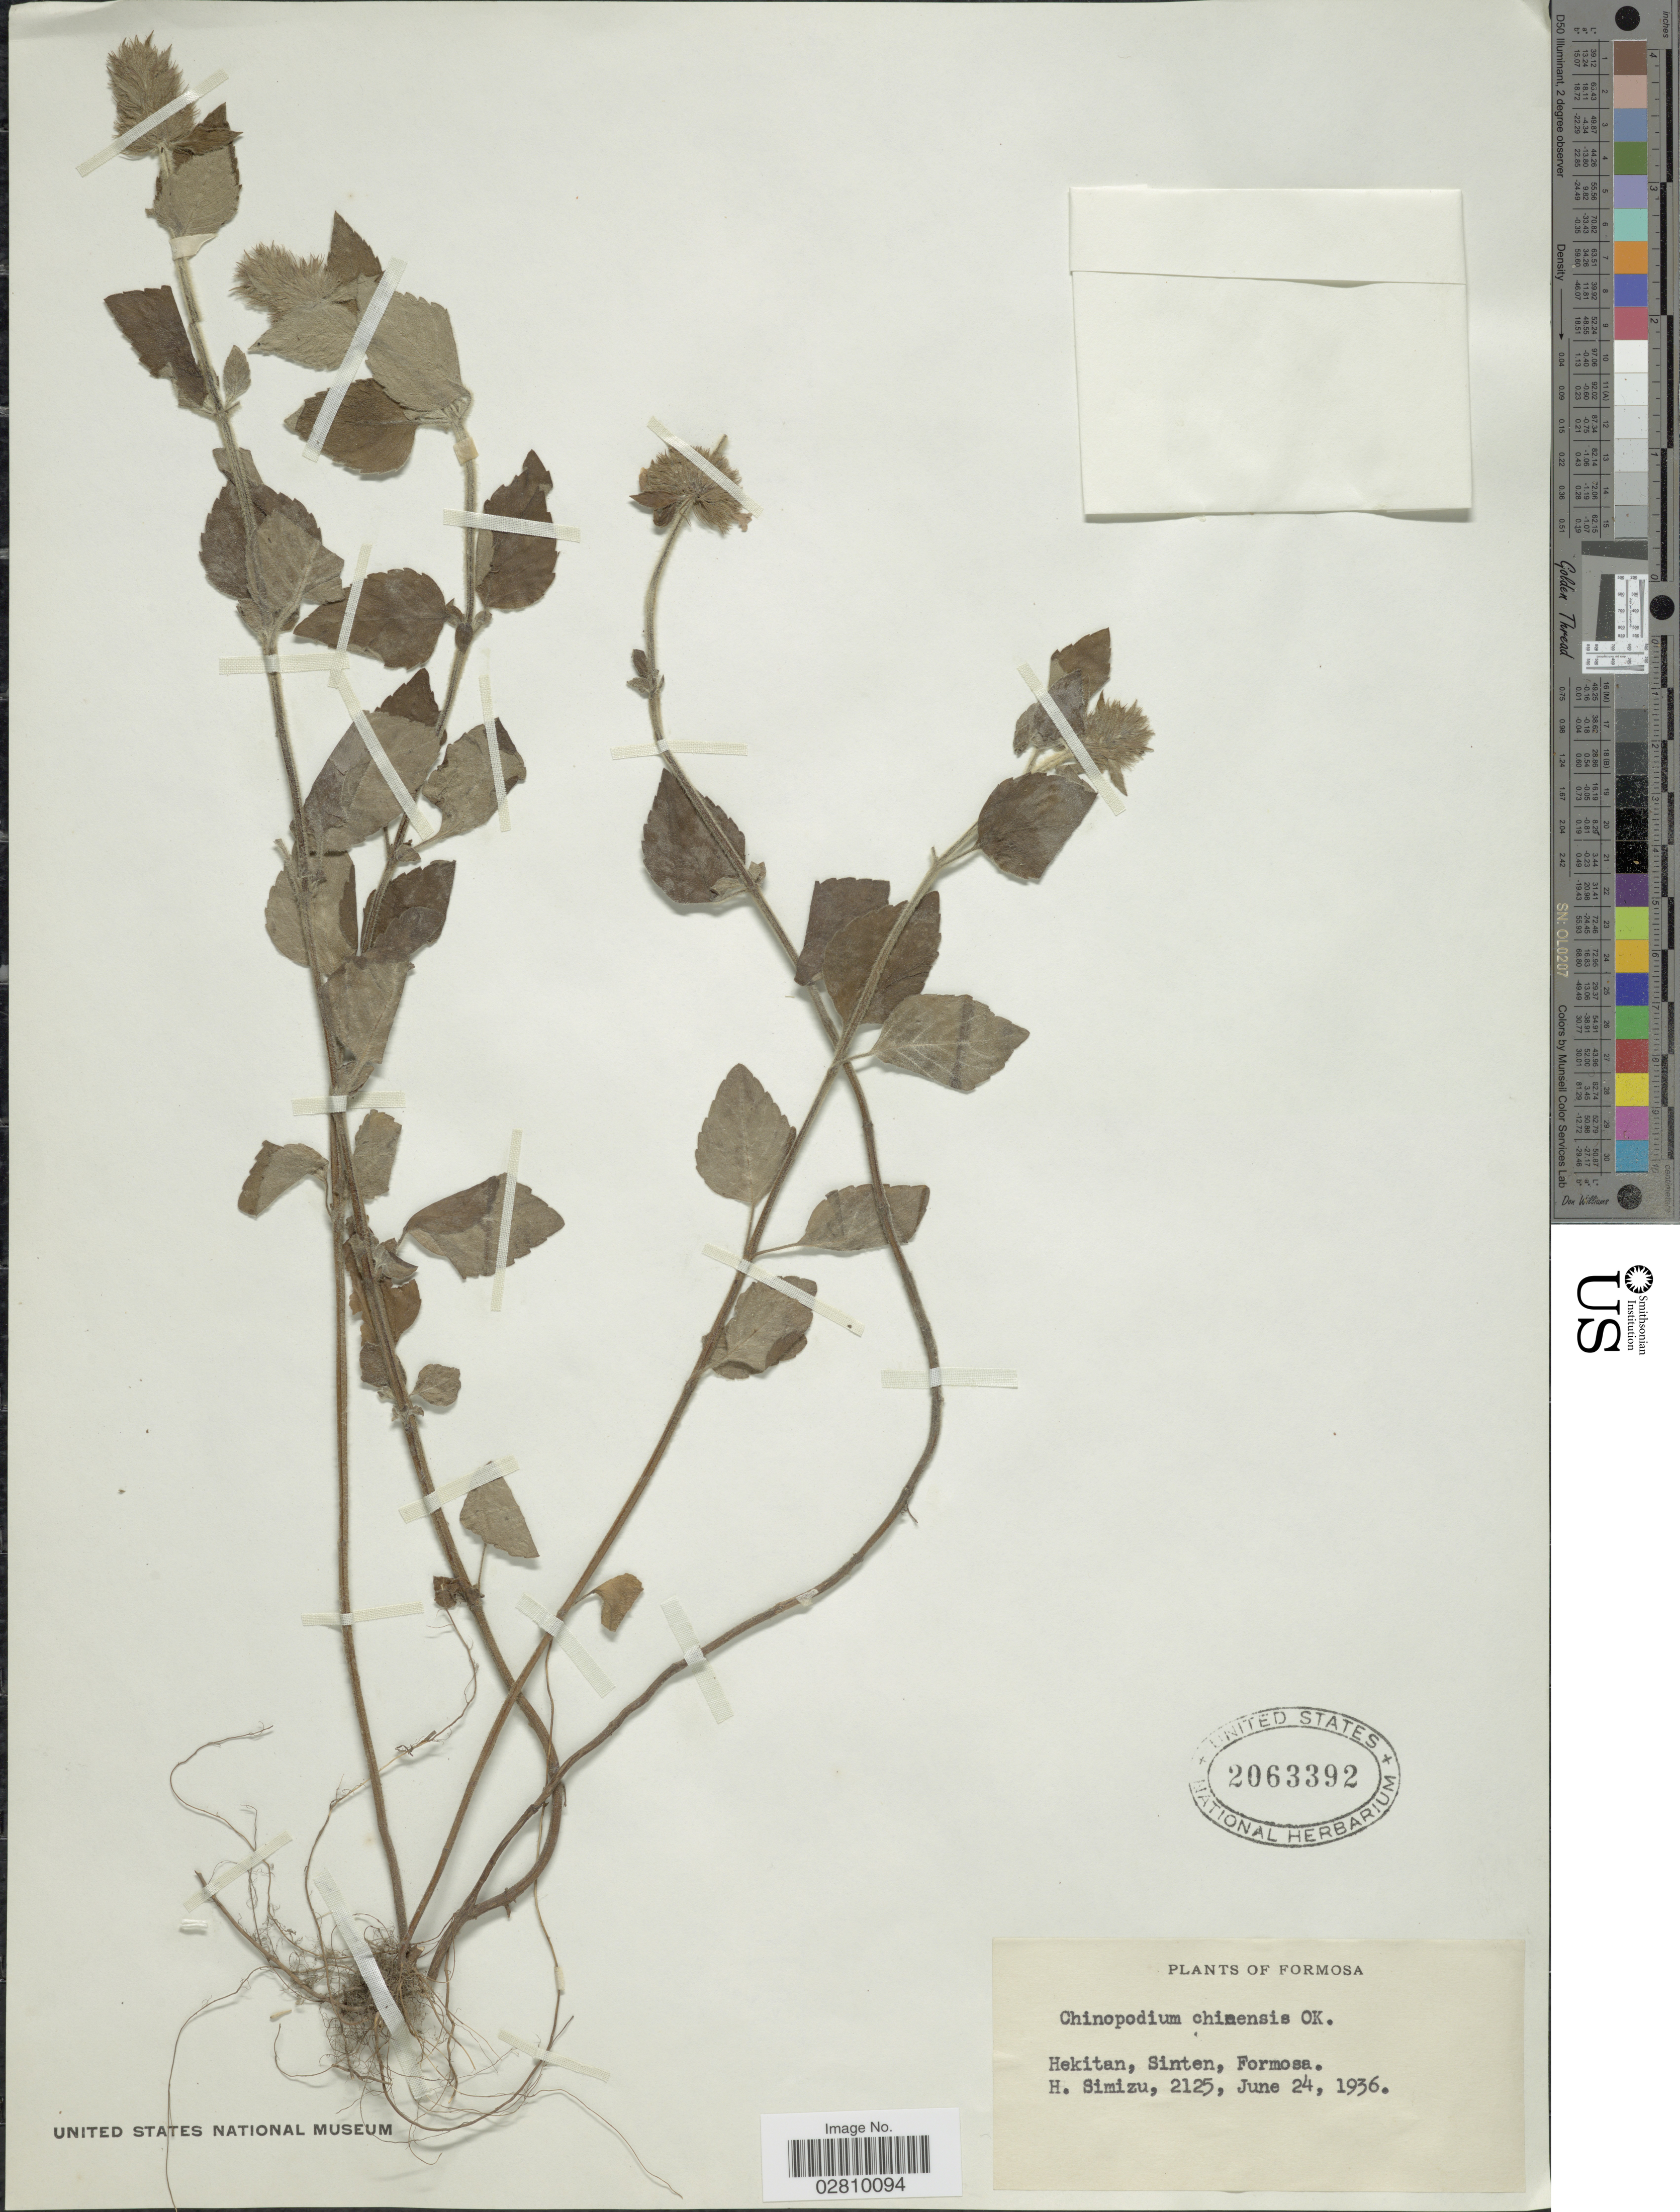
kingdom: Plantae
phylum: Tracheophyta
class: Magnoliopsida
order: Lamiales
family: Lamiaceae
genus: Calamintha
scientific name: Calamintha chinensis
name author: Benth.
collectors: H. Simizu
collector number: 2125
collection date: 1936-06-24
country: Taiwan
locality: Hekitan, Sinten, Formosa.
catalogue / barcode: US 2063392